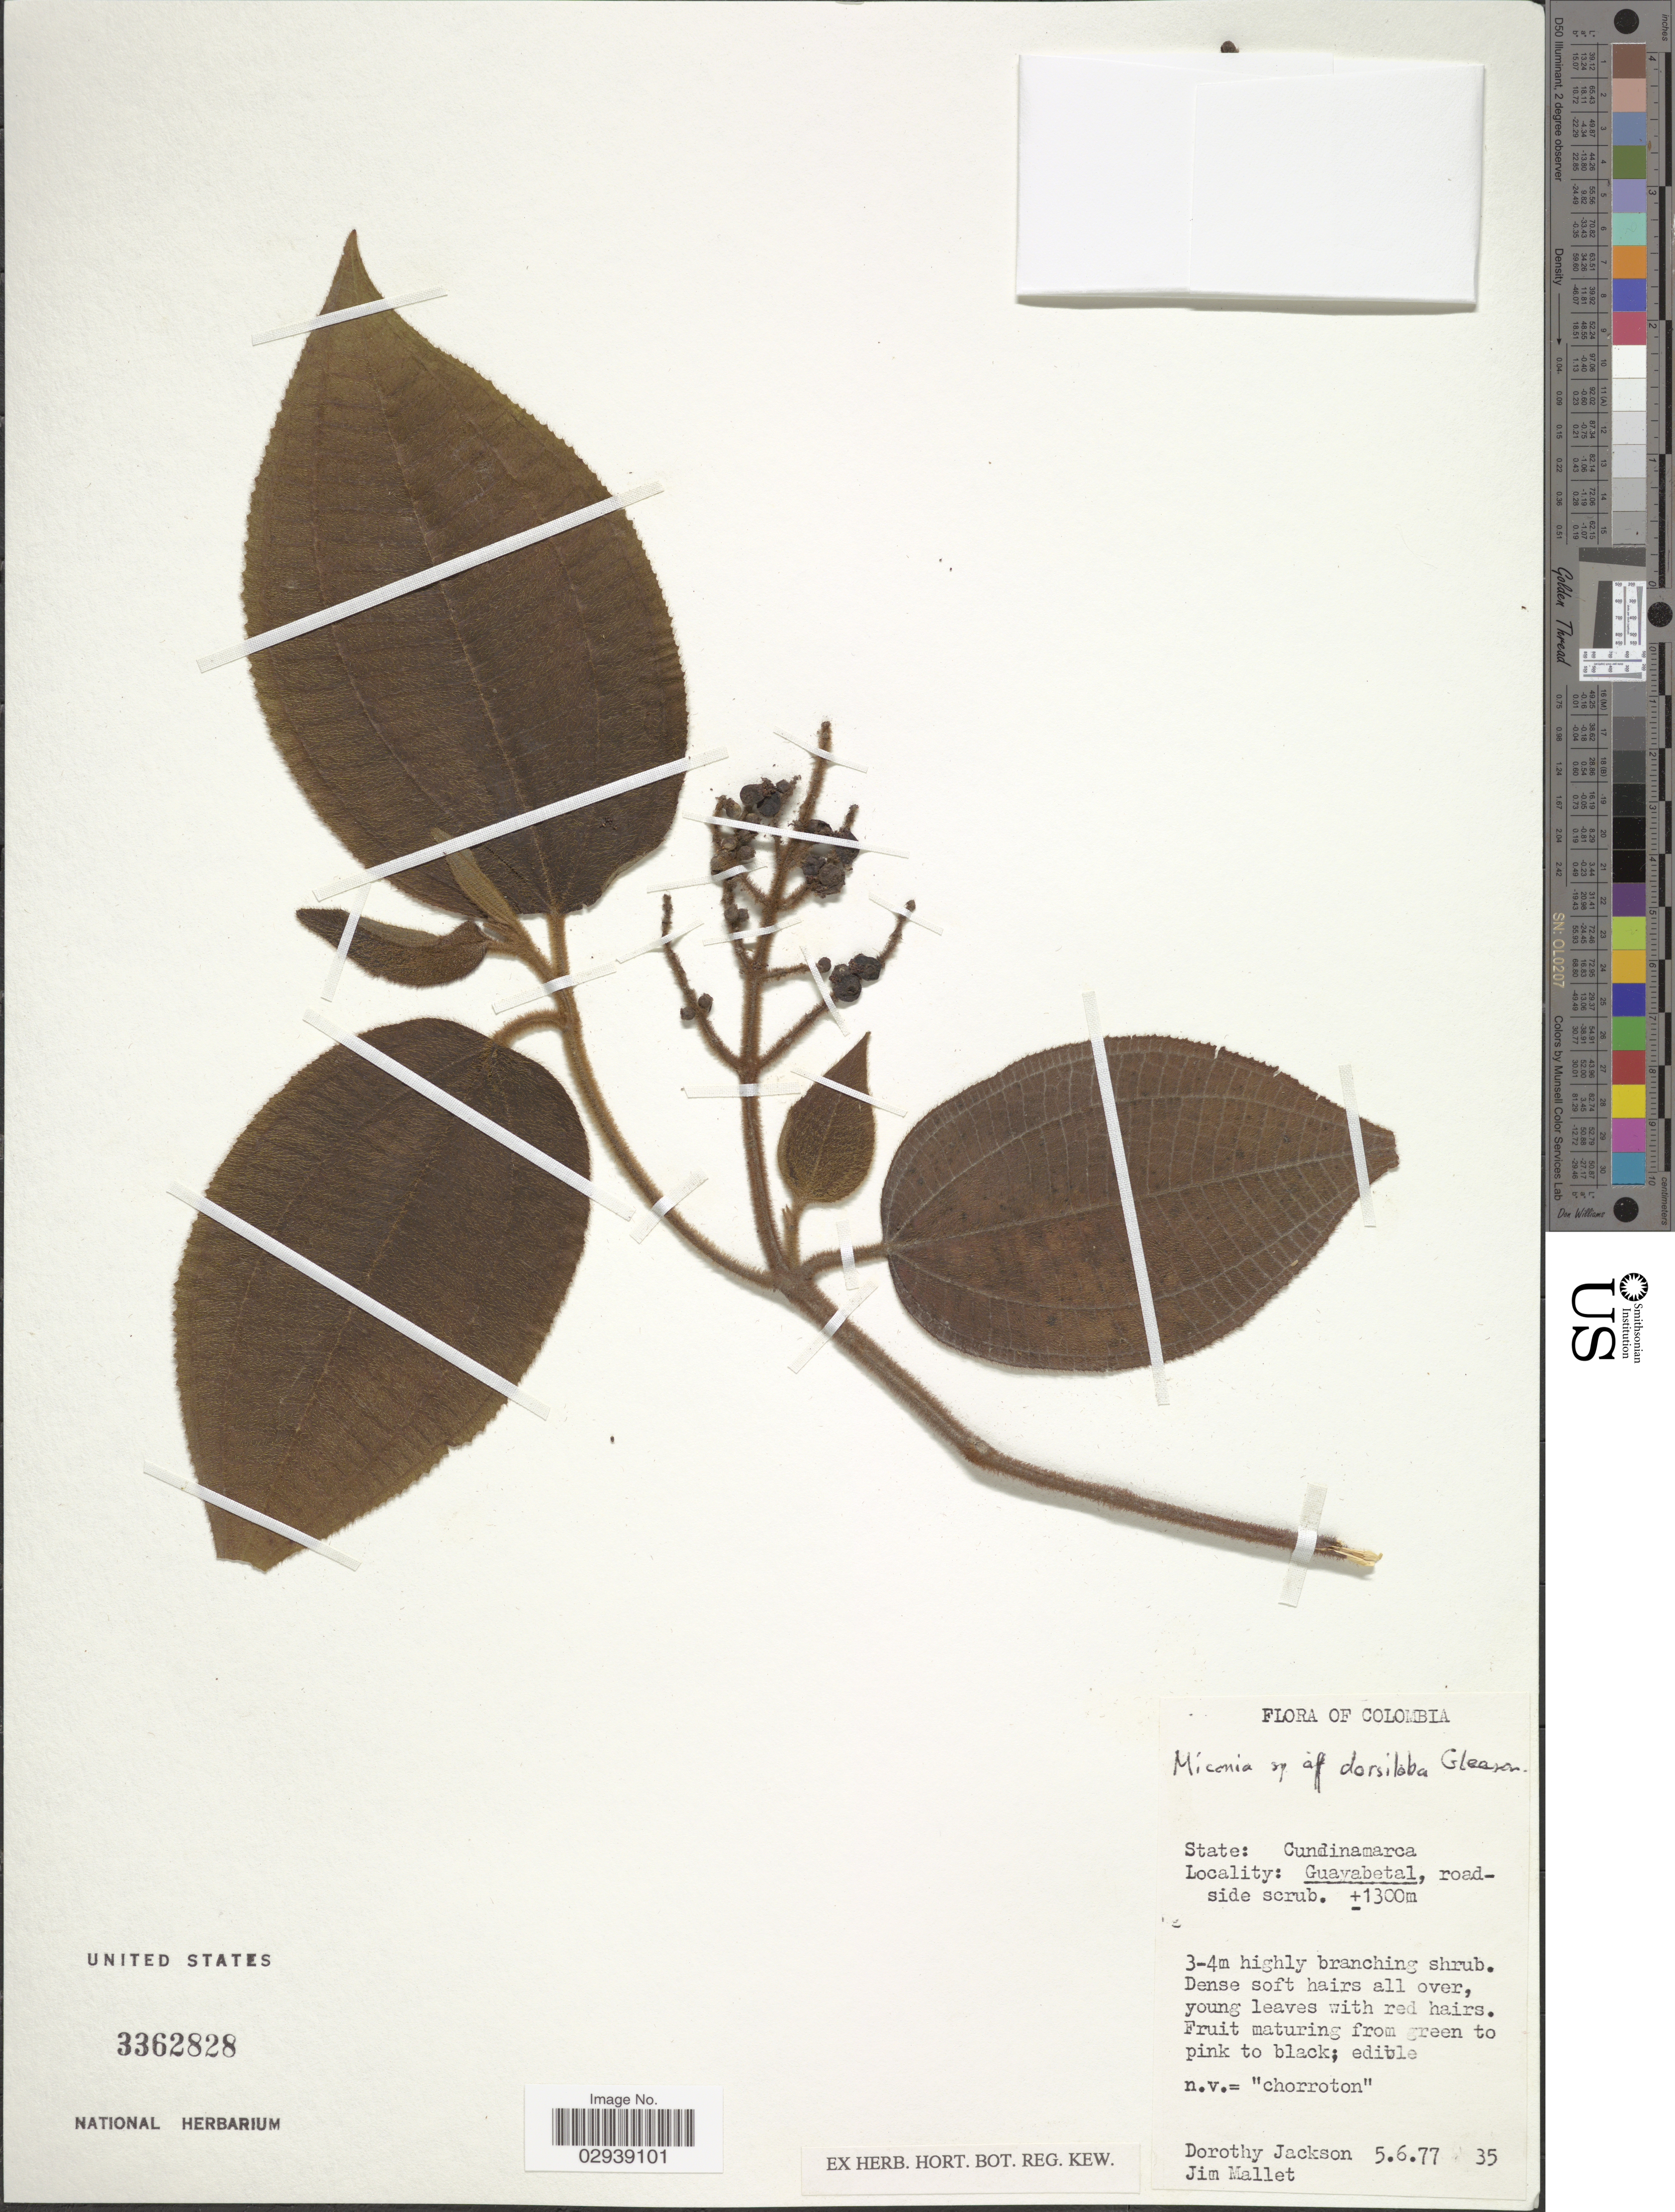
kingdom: Plantae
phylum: Tracheophyta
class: Magnoliopsida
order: Myrtales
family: Melastomataceae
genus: Miconia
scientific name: Miconia dorsiloba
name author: Gleason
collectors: D. Jackson & J. Mallet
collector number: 35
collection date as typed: Transcribed d/m/y: 5/6/77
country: Colombia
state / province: Cundinamarca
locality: Guayabetal, road-side scrub.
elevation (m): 1300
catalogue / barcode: US 3362828